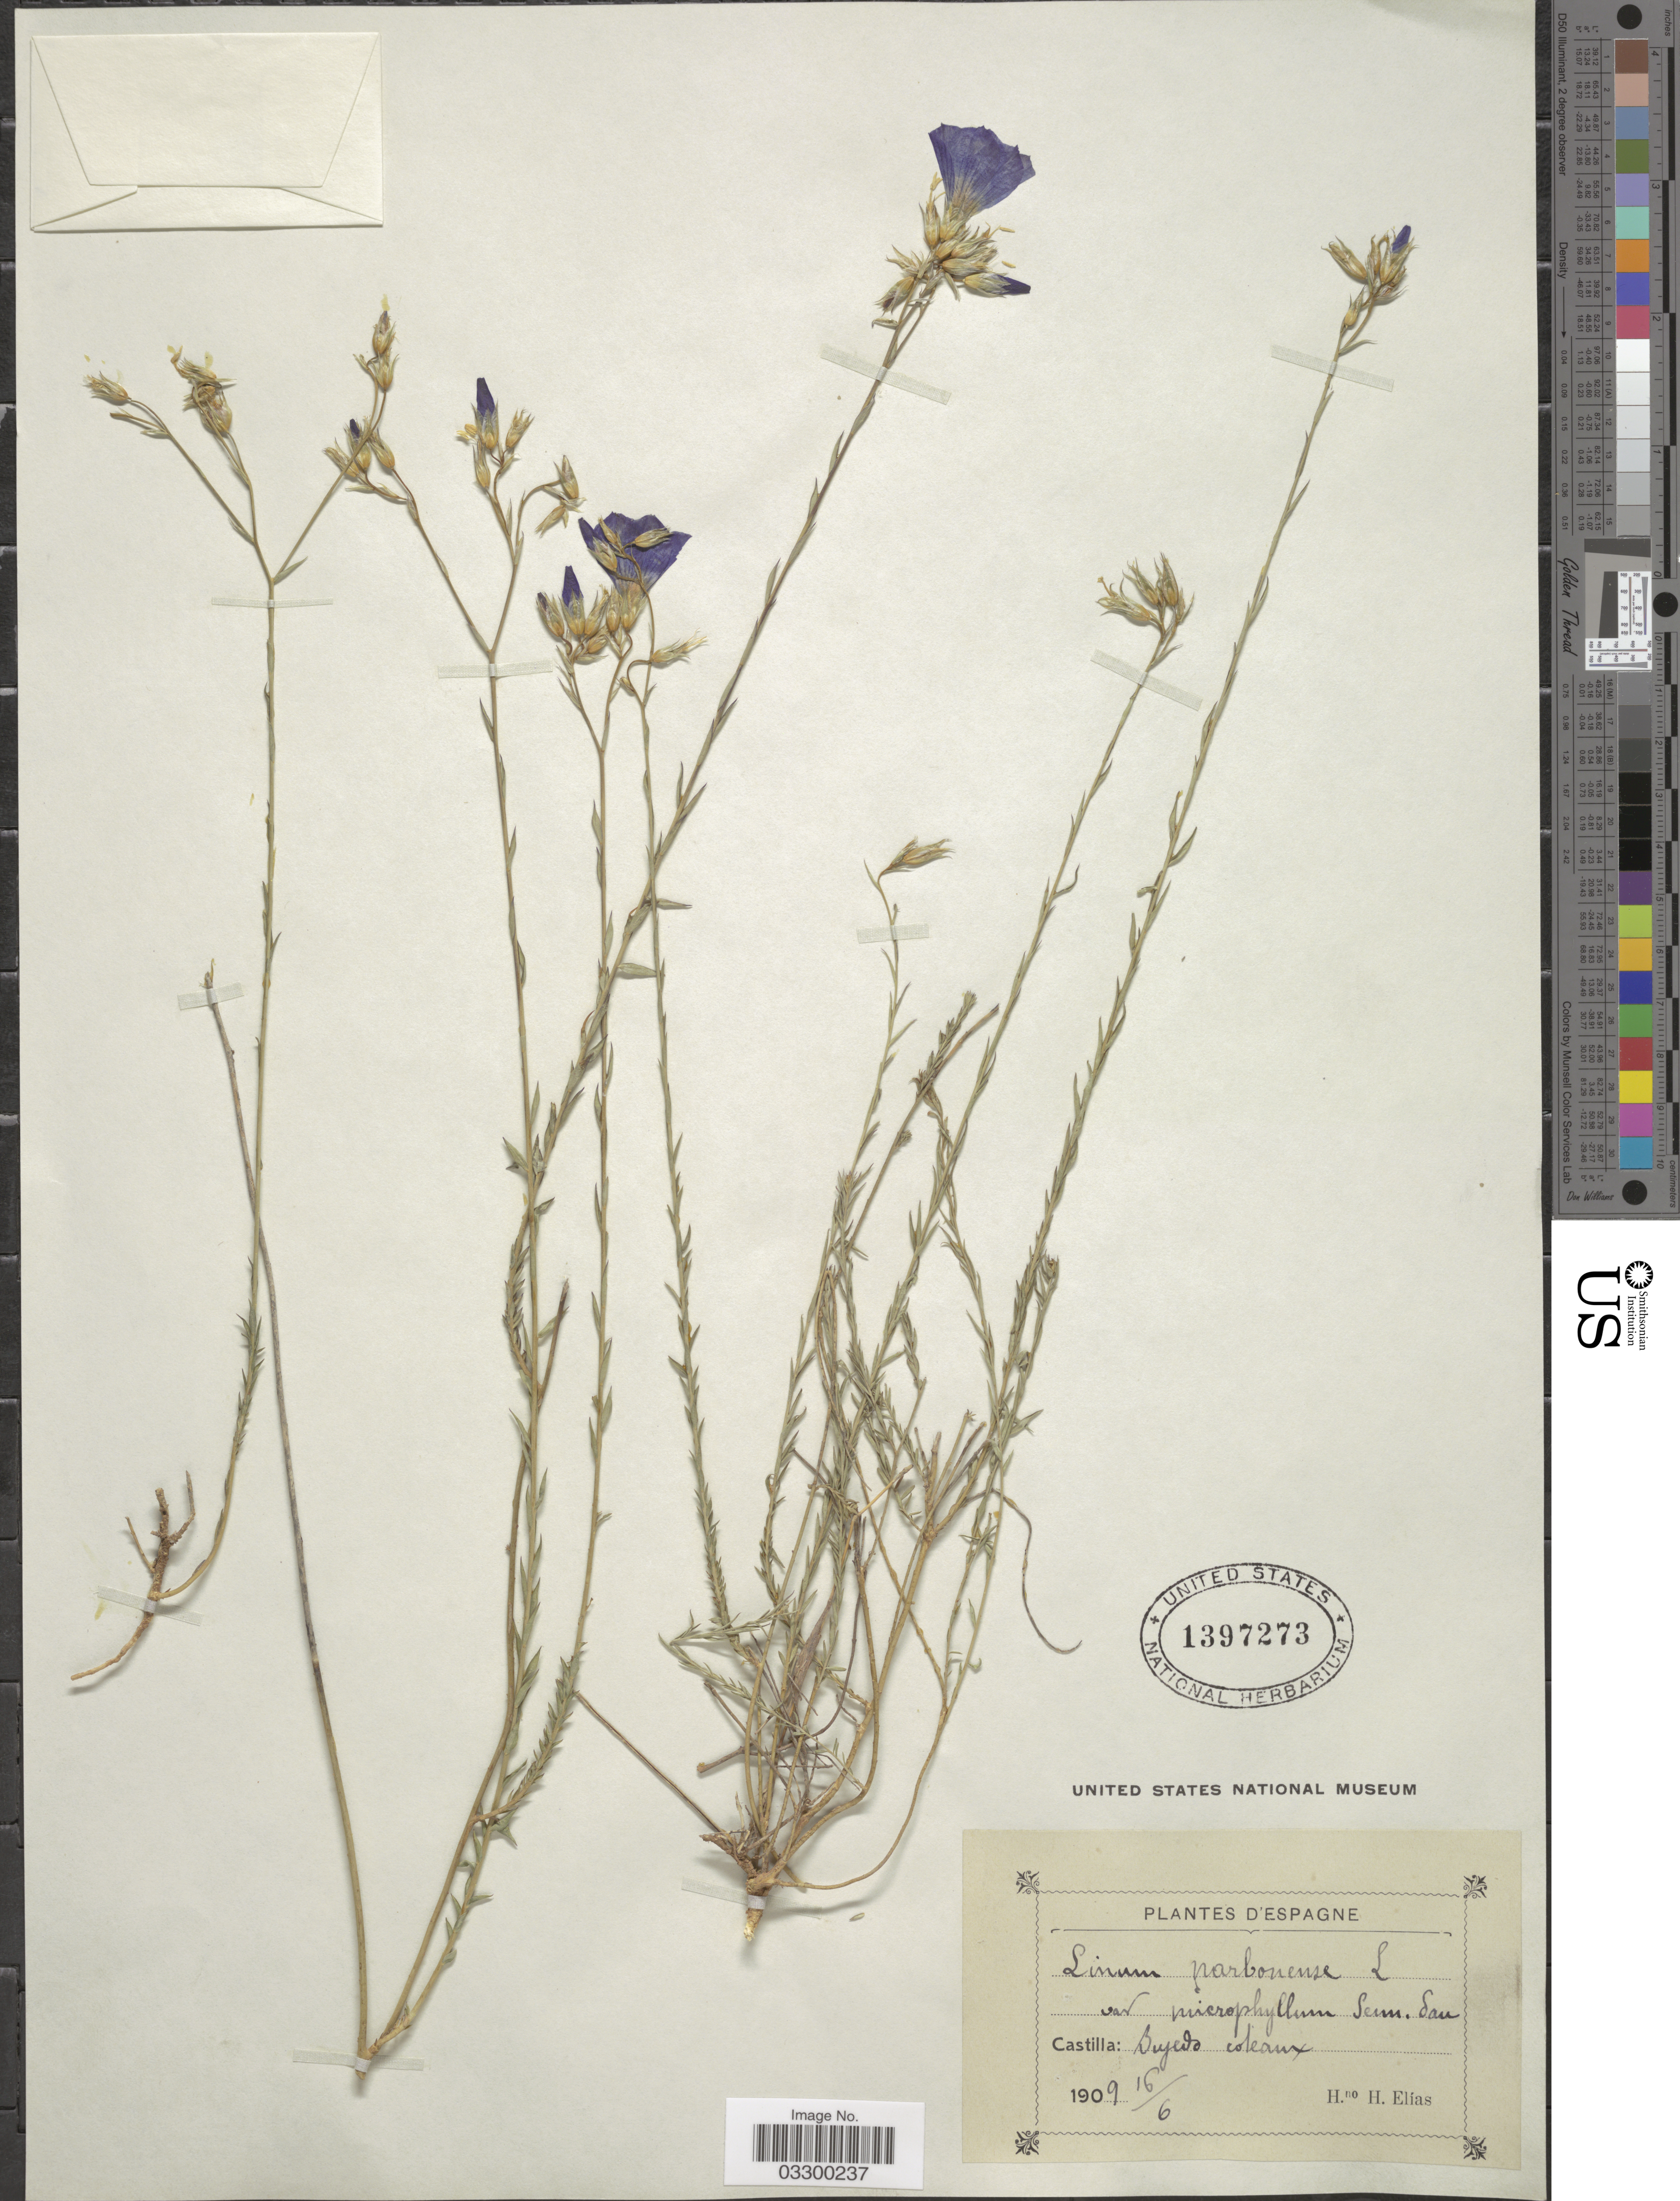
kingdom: Plantae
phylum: Tracheophyta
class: Magnoliopsida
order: Malpighiales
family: Linaceae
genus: Linum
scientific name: Linum narbonense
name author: L.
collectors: H. Elías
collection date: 1909-06-16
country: Spain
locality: Castilla: Bujedo coteaux.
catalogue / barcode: US 1397273